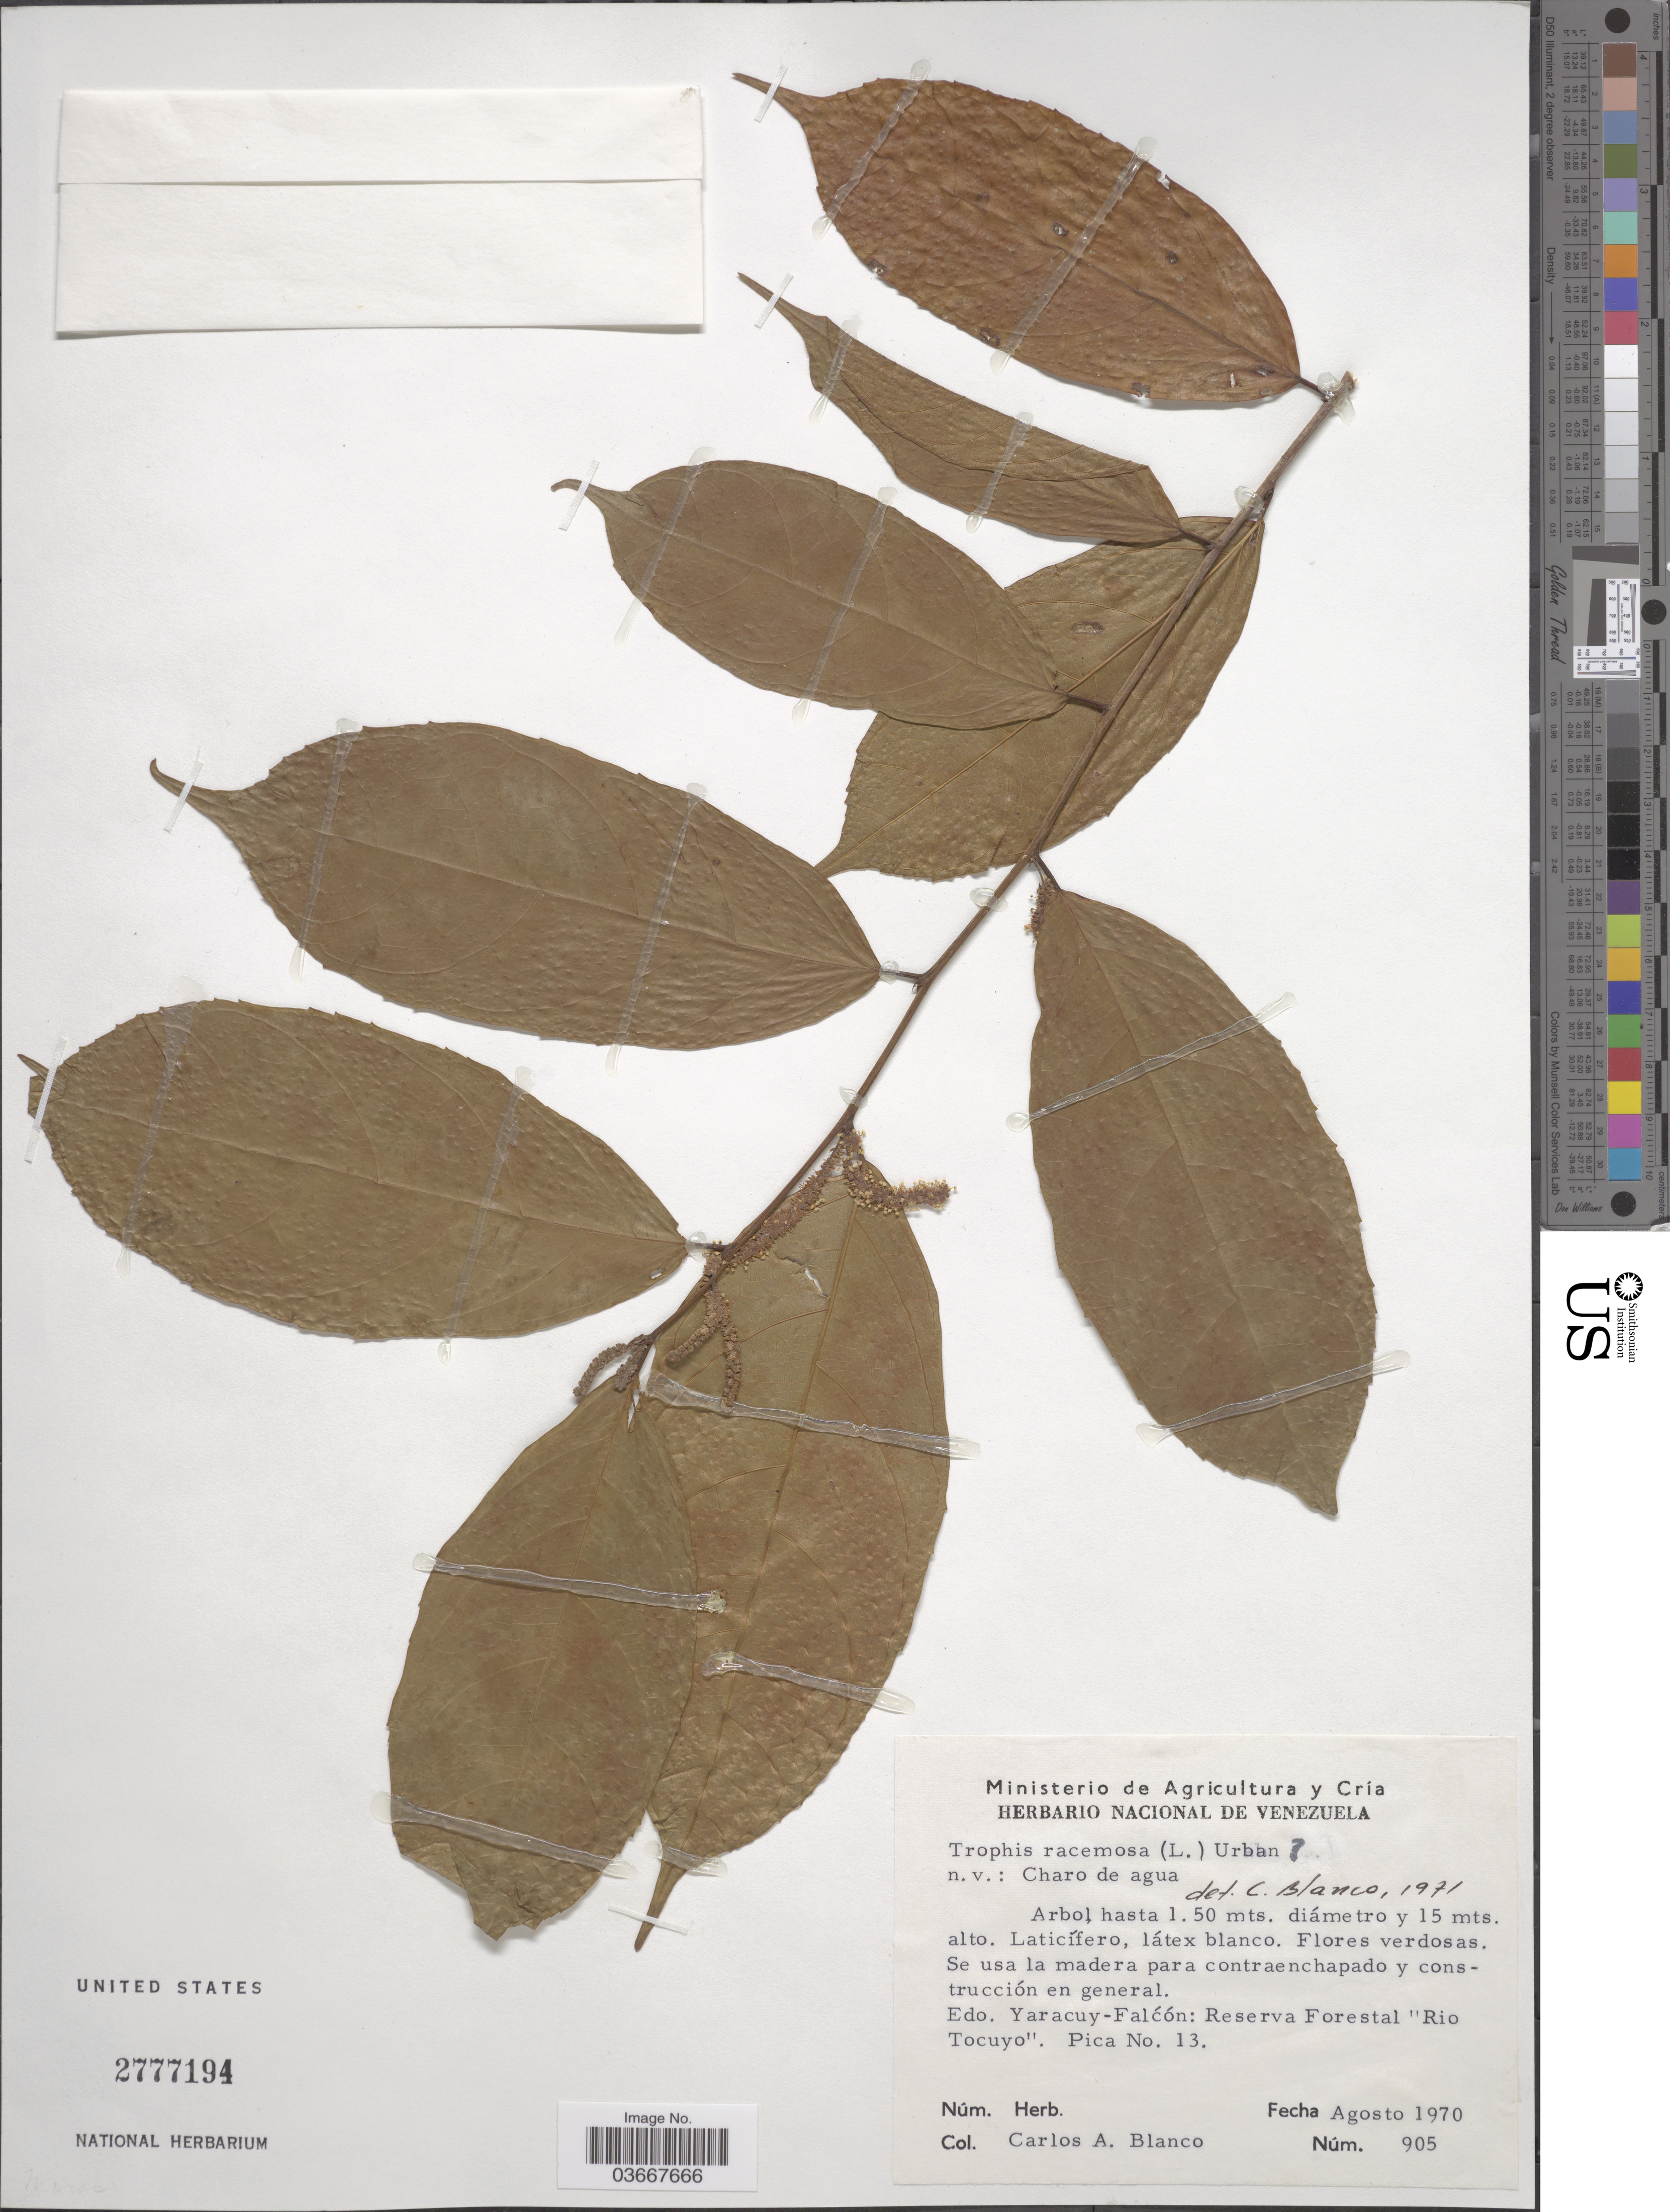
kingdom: Plantae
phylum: Tracheophyta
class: Magnoliopsida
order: Rosales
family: Moraceae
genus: Trophis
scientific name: Trophis racemosa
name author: (L.) Urb.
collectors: C. A. Blanco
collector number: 905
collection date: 1970-08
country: Venezuela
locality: Edo. Yaracuy-Falcón: Reserva Forestal 'Rio Tocuyo'. Pica No 13.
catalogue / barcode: US 2777194